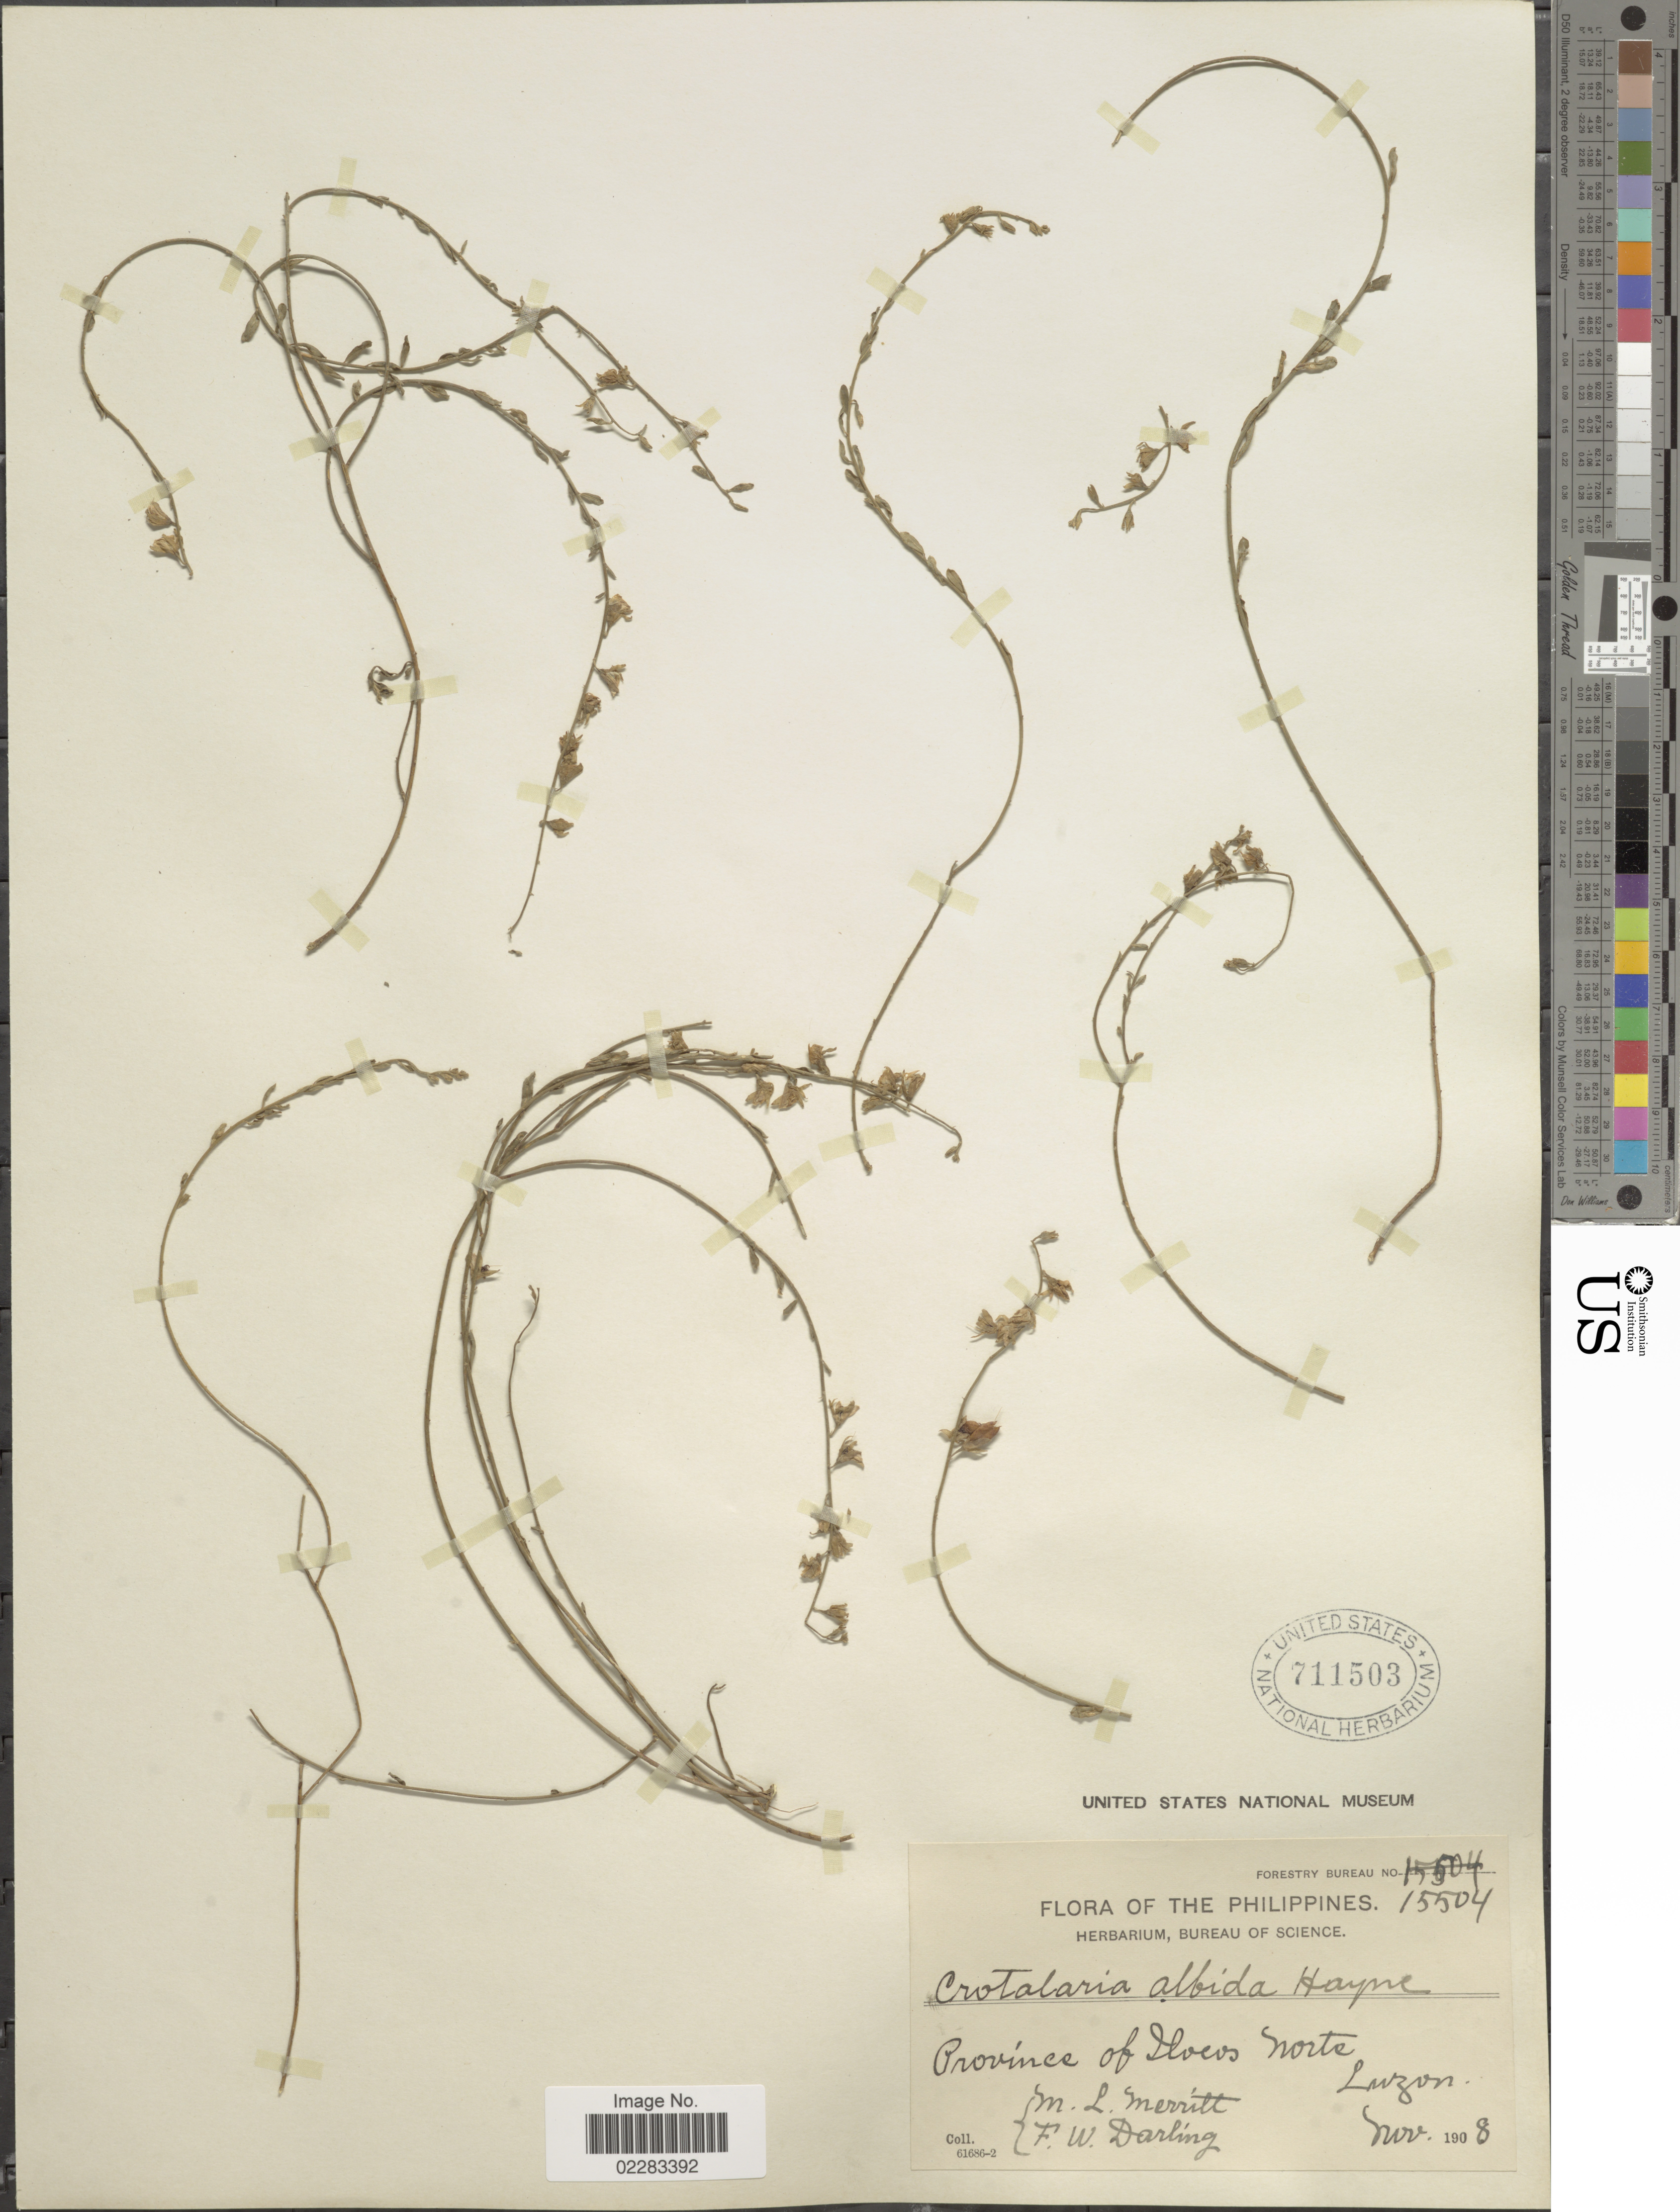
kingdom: Plantae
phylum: Tracheophyta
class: Magnoliopsida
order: Fabales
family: Fabaceae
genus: Crotalaria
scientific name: Crotalaria albida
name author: B. Heyne ex Roth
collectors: M. L. Merritt & F. Darling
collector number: Forestry Bureau 15504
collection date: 1908-11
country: Philippines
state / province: Ilocos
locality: Province of Ilocos Norte, Luzon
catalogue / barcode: US 711503